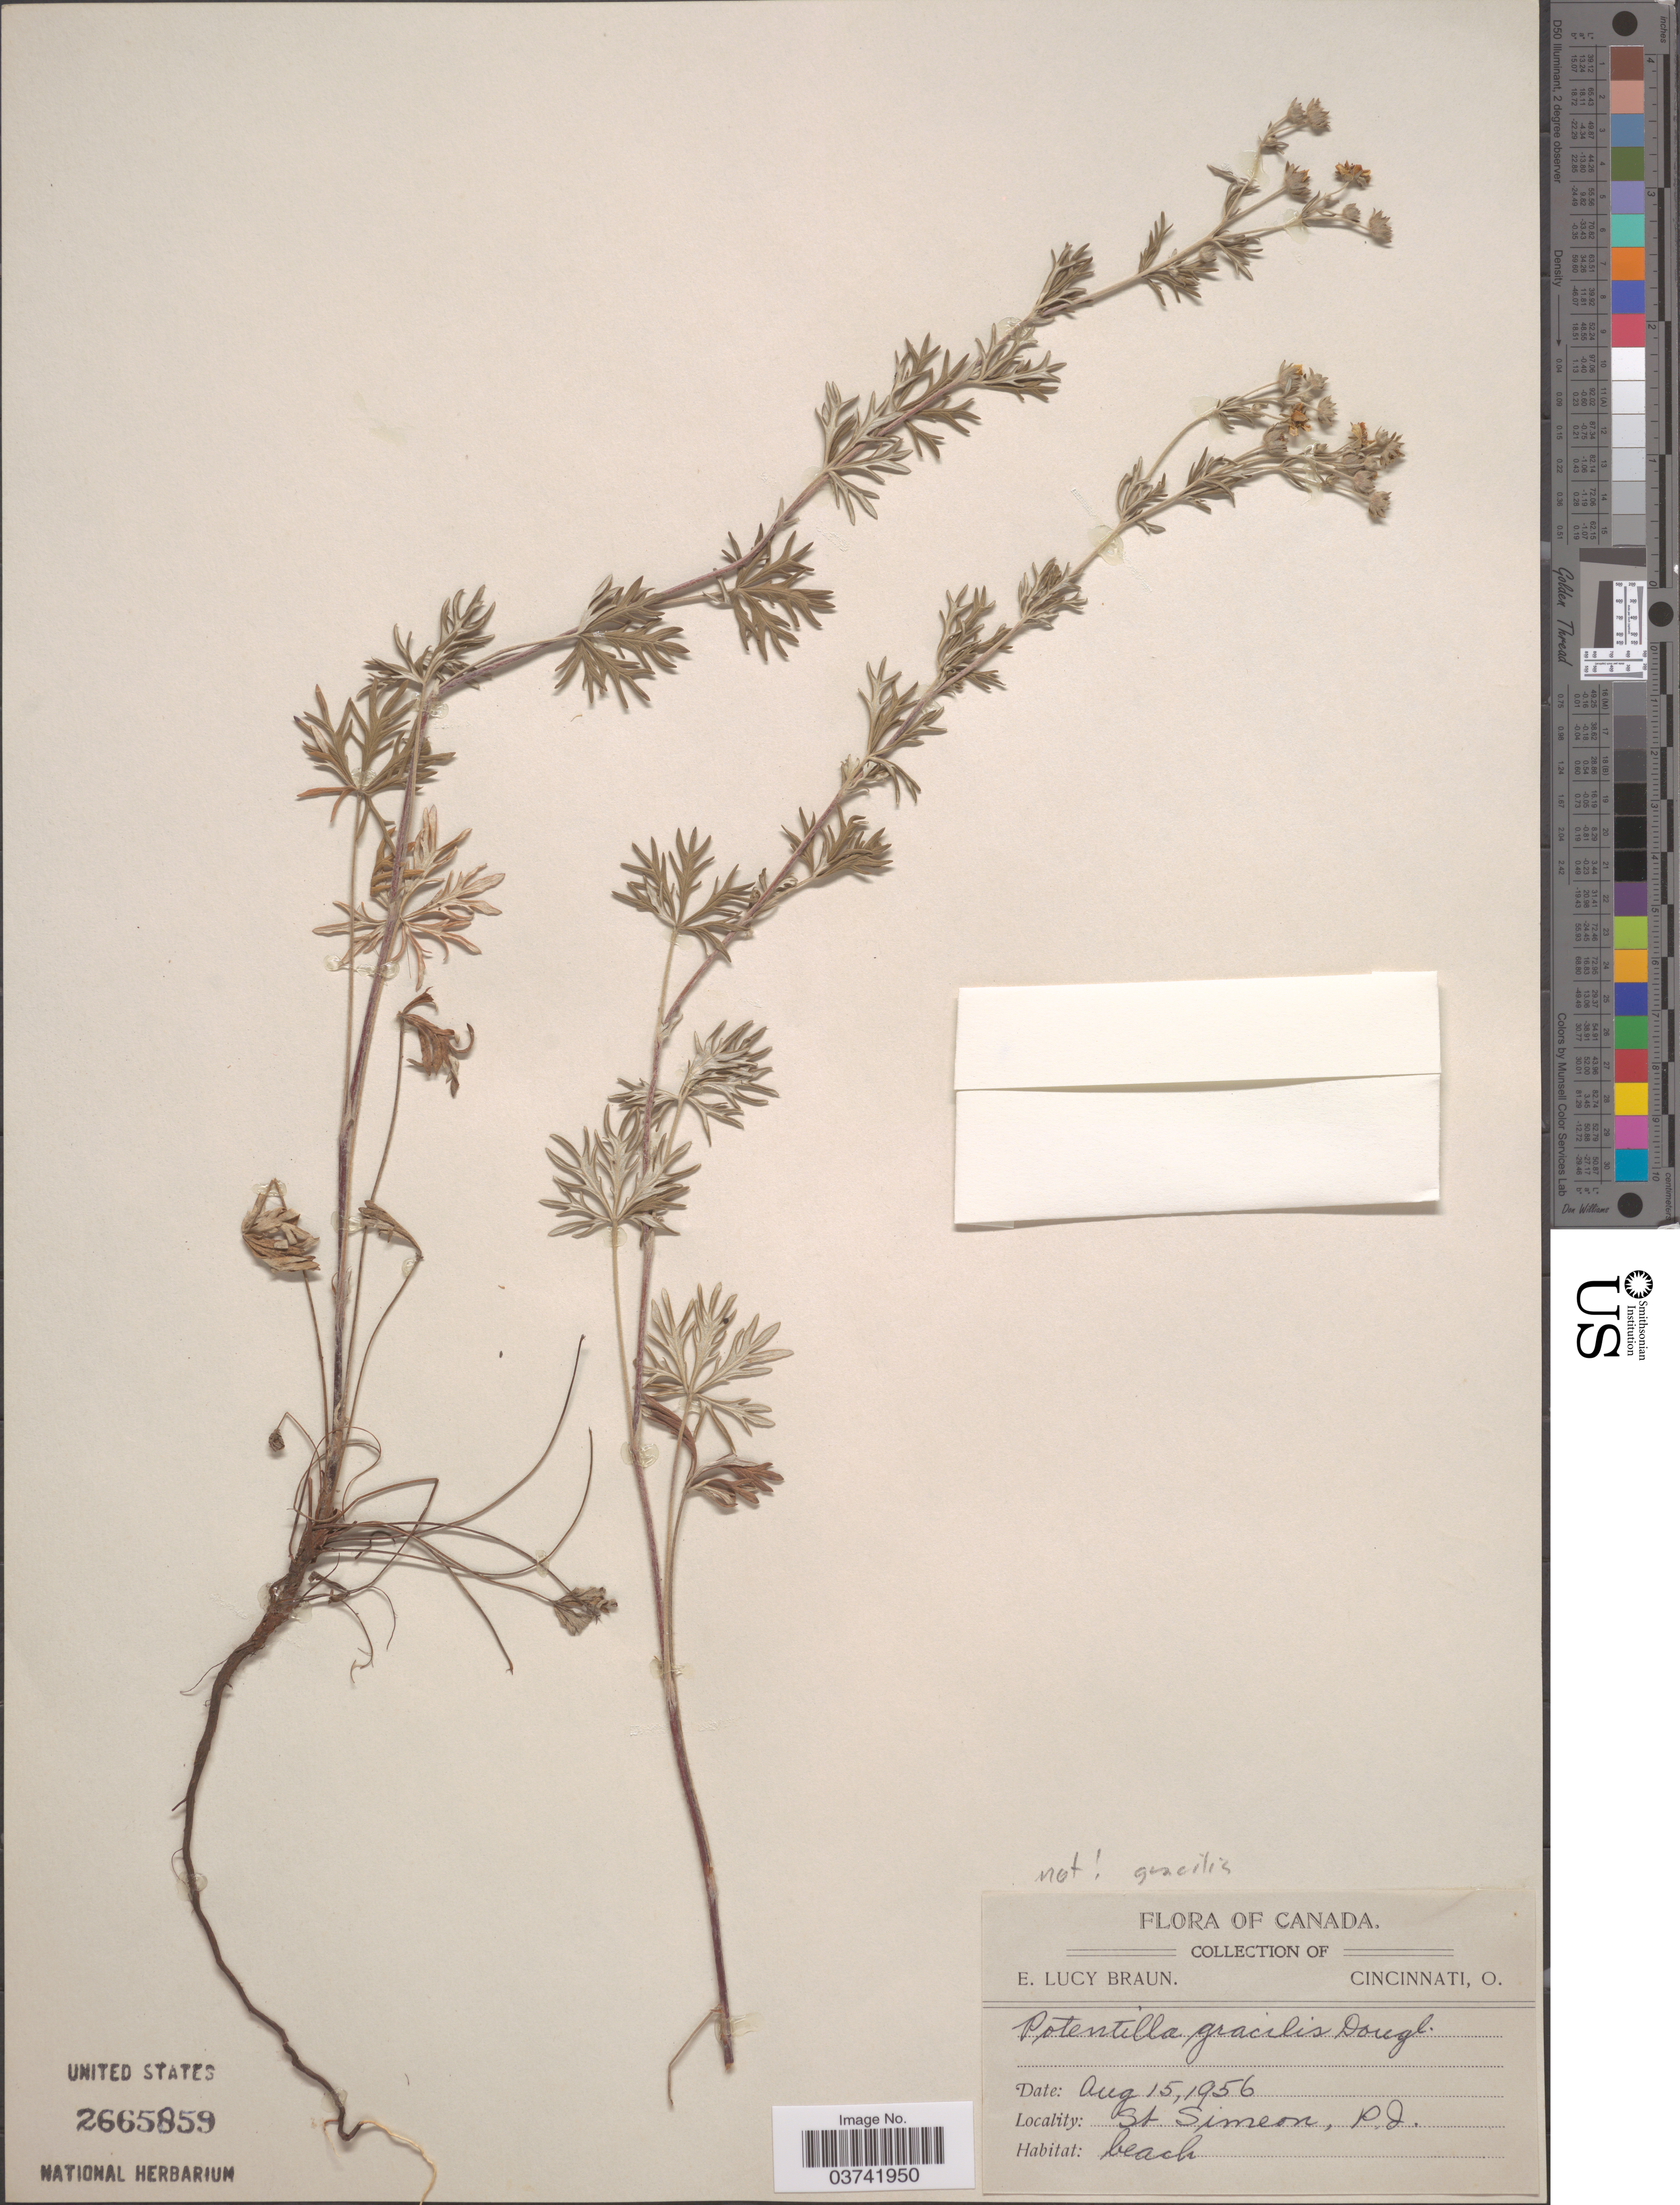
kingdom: Plantae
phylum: Tracheophyta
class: Magnoliopsida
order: Rosales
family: Rosaceae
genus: Potentilla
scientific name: Potentilla sp.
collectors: E. L. Braun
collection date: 1956-08-15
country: Canada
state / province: Quebec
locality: St. Simeon, P. Q.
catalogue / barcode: US 2665859